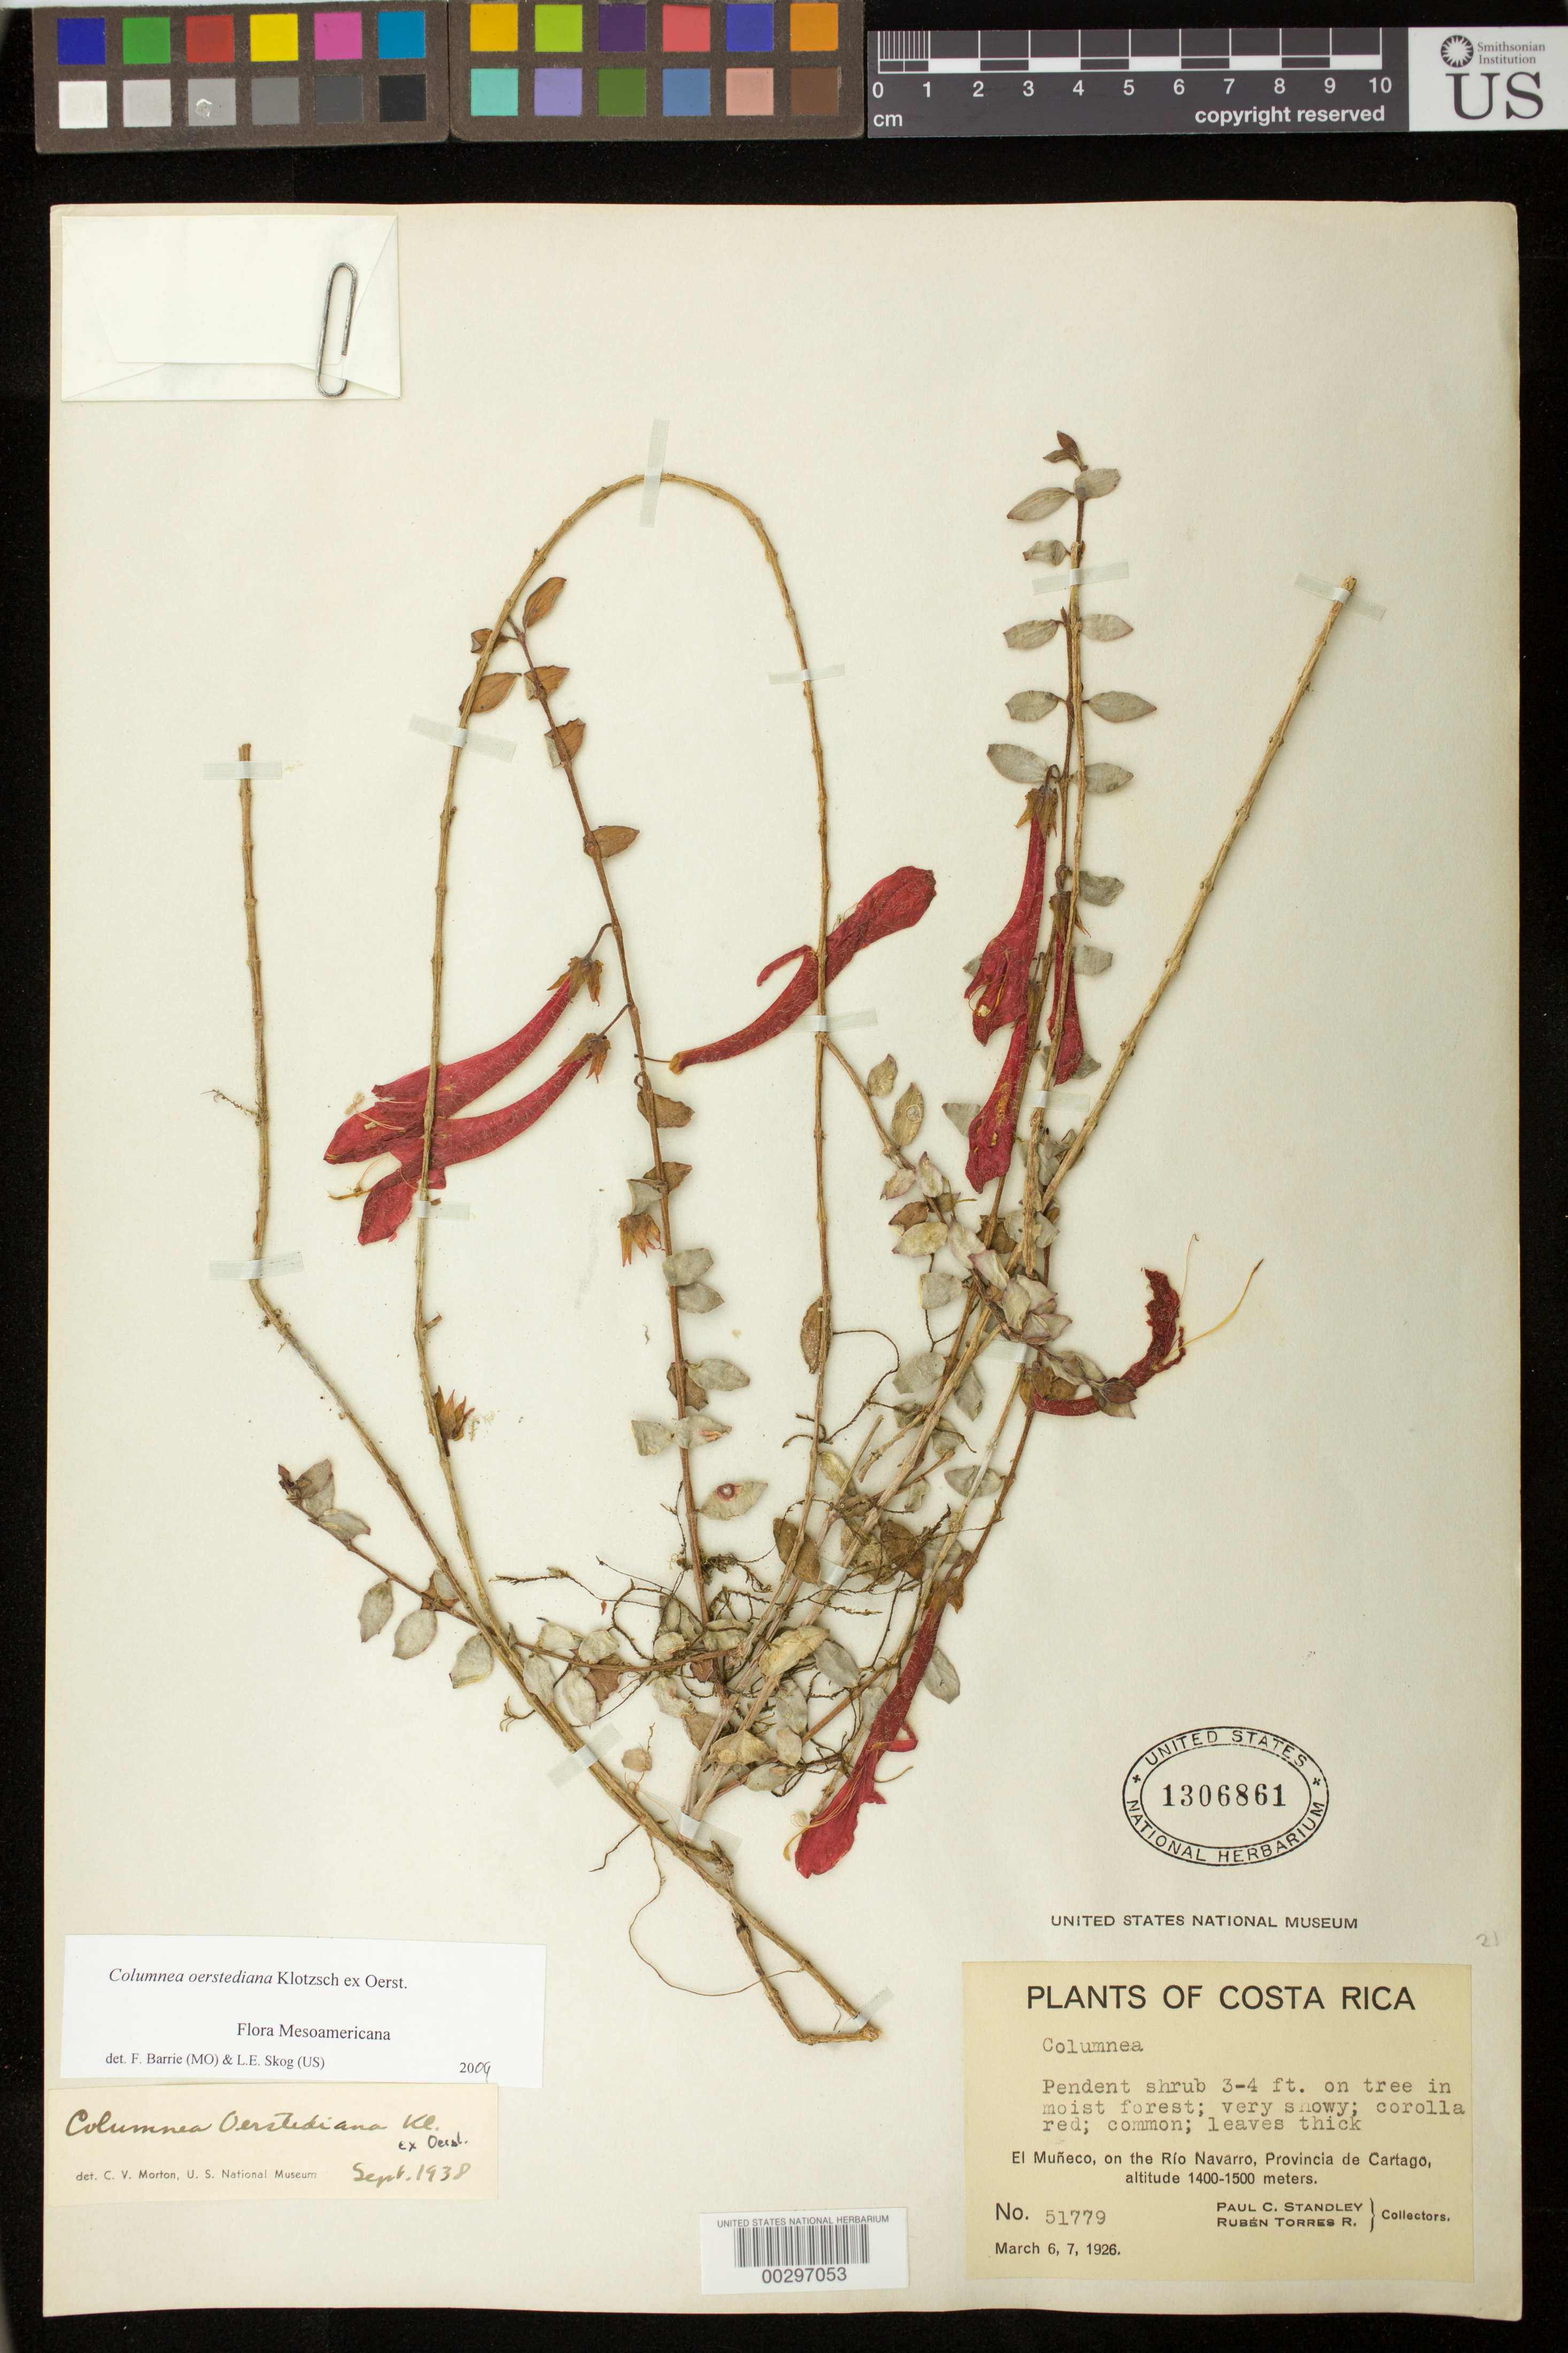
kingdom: Plantae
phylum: Tracheophyta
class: Magnoliopsida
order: Lamiales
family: Gesneriaceae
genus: Columnea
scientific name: Columnea oerstediana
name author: Klotzsch ex Oerst.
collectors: P. C. Standley & R. Torres R.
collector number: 51779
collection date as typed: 6-7 Mar 1926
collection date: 1926-03-06/1926-03-07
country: Costa Rica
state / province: Cartago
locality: El Muneco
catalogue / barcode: US 1306861